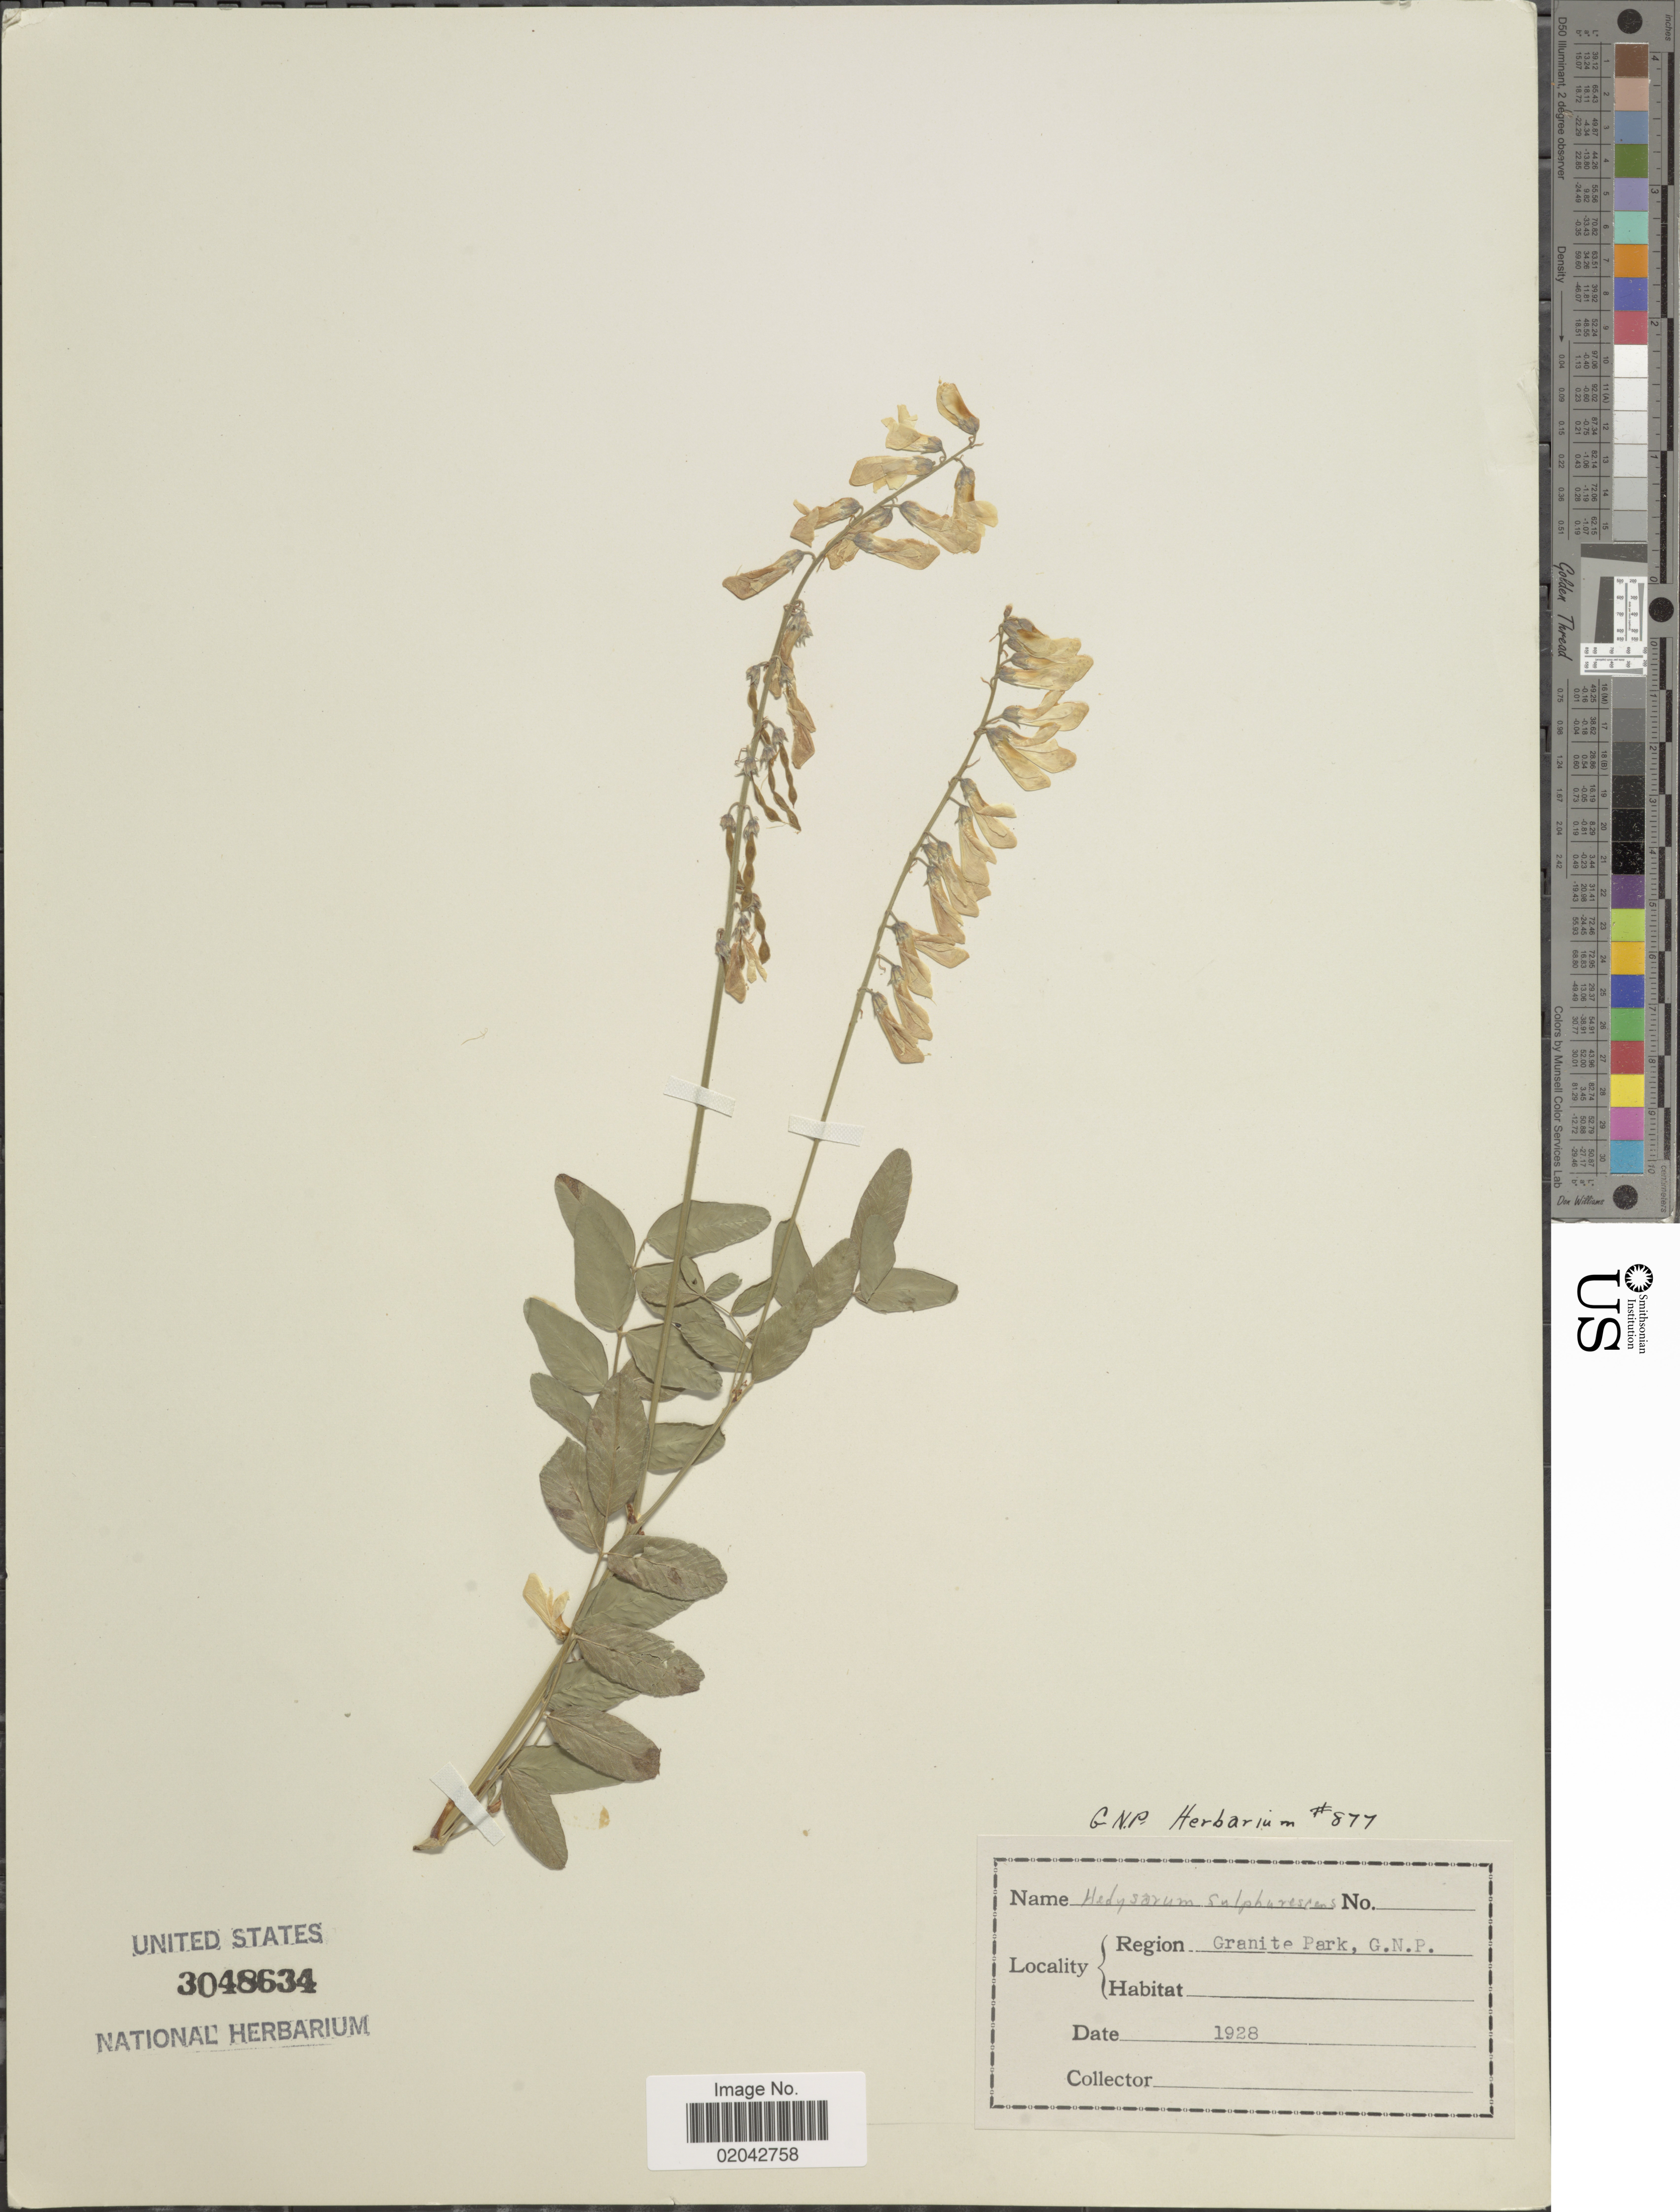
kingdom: Plantae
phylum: Tracheophyta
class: Magnoliopsida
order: Fabales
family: Fabaceae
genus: Hedysarum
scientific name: Hedysarum sulphurescens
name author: Rydb.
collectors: ex herb. G. N. P.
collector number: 877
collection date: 1928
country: United States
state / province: Montana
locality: Granite Park, G.N.P.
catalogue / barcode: US 3048634